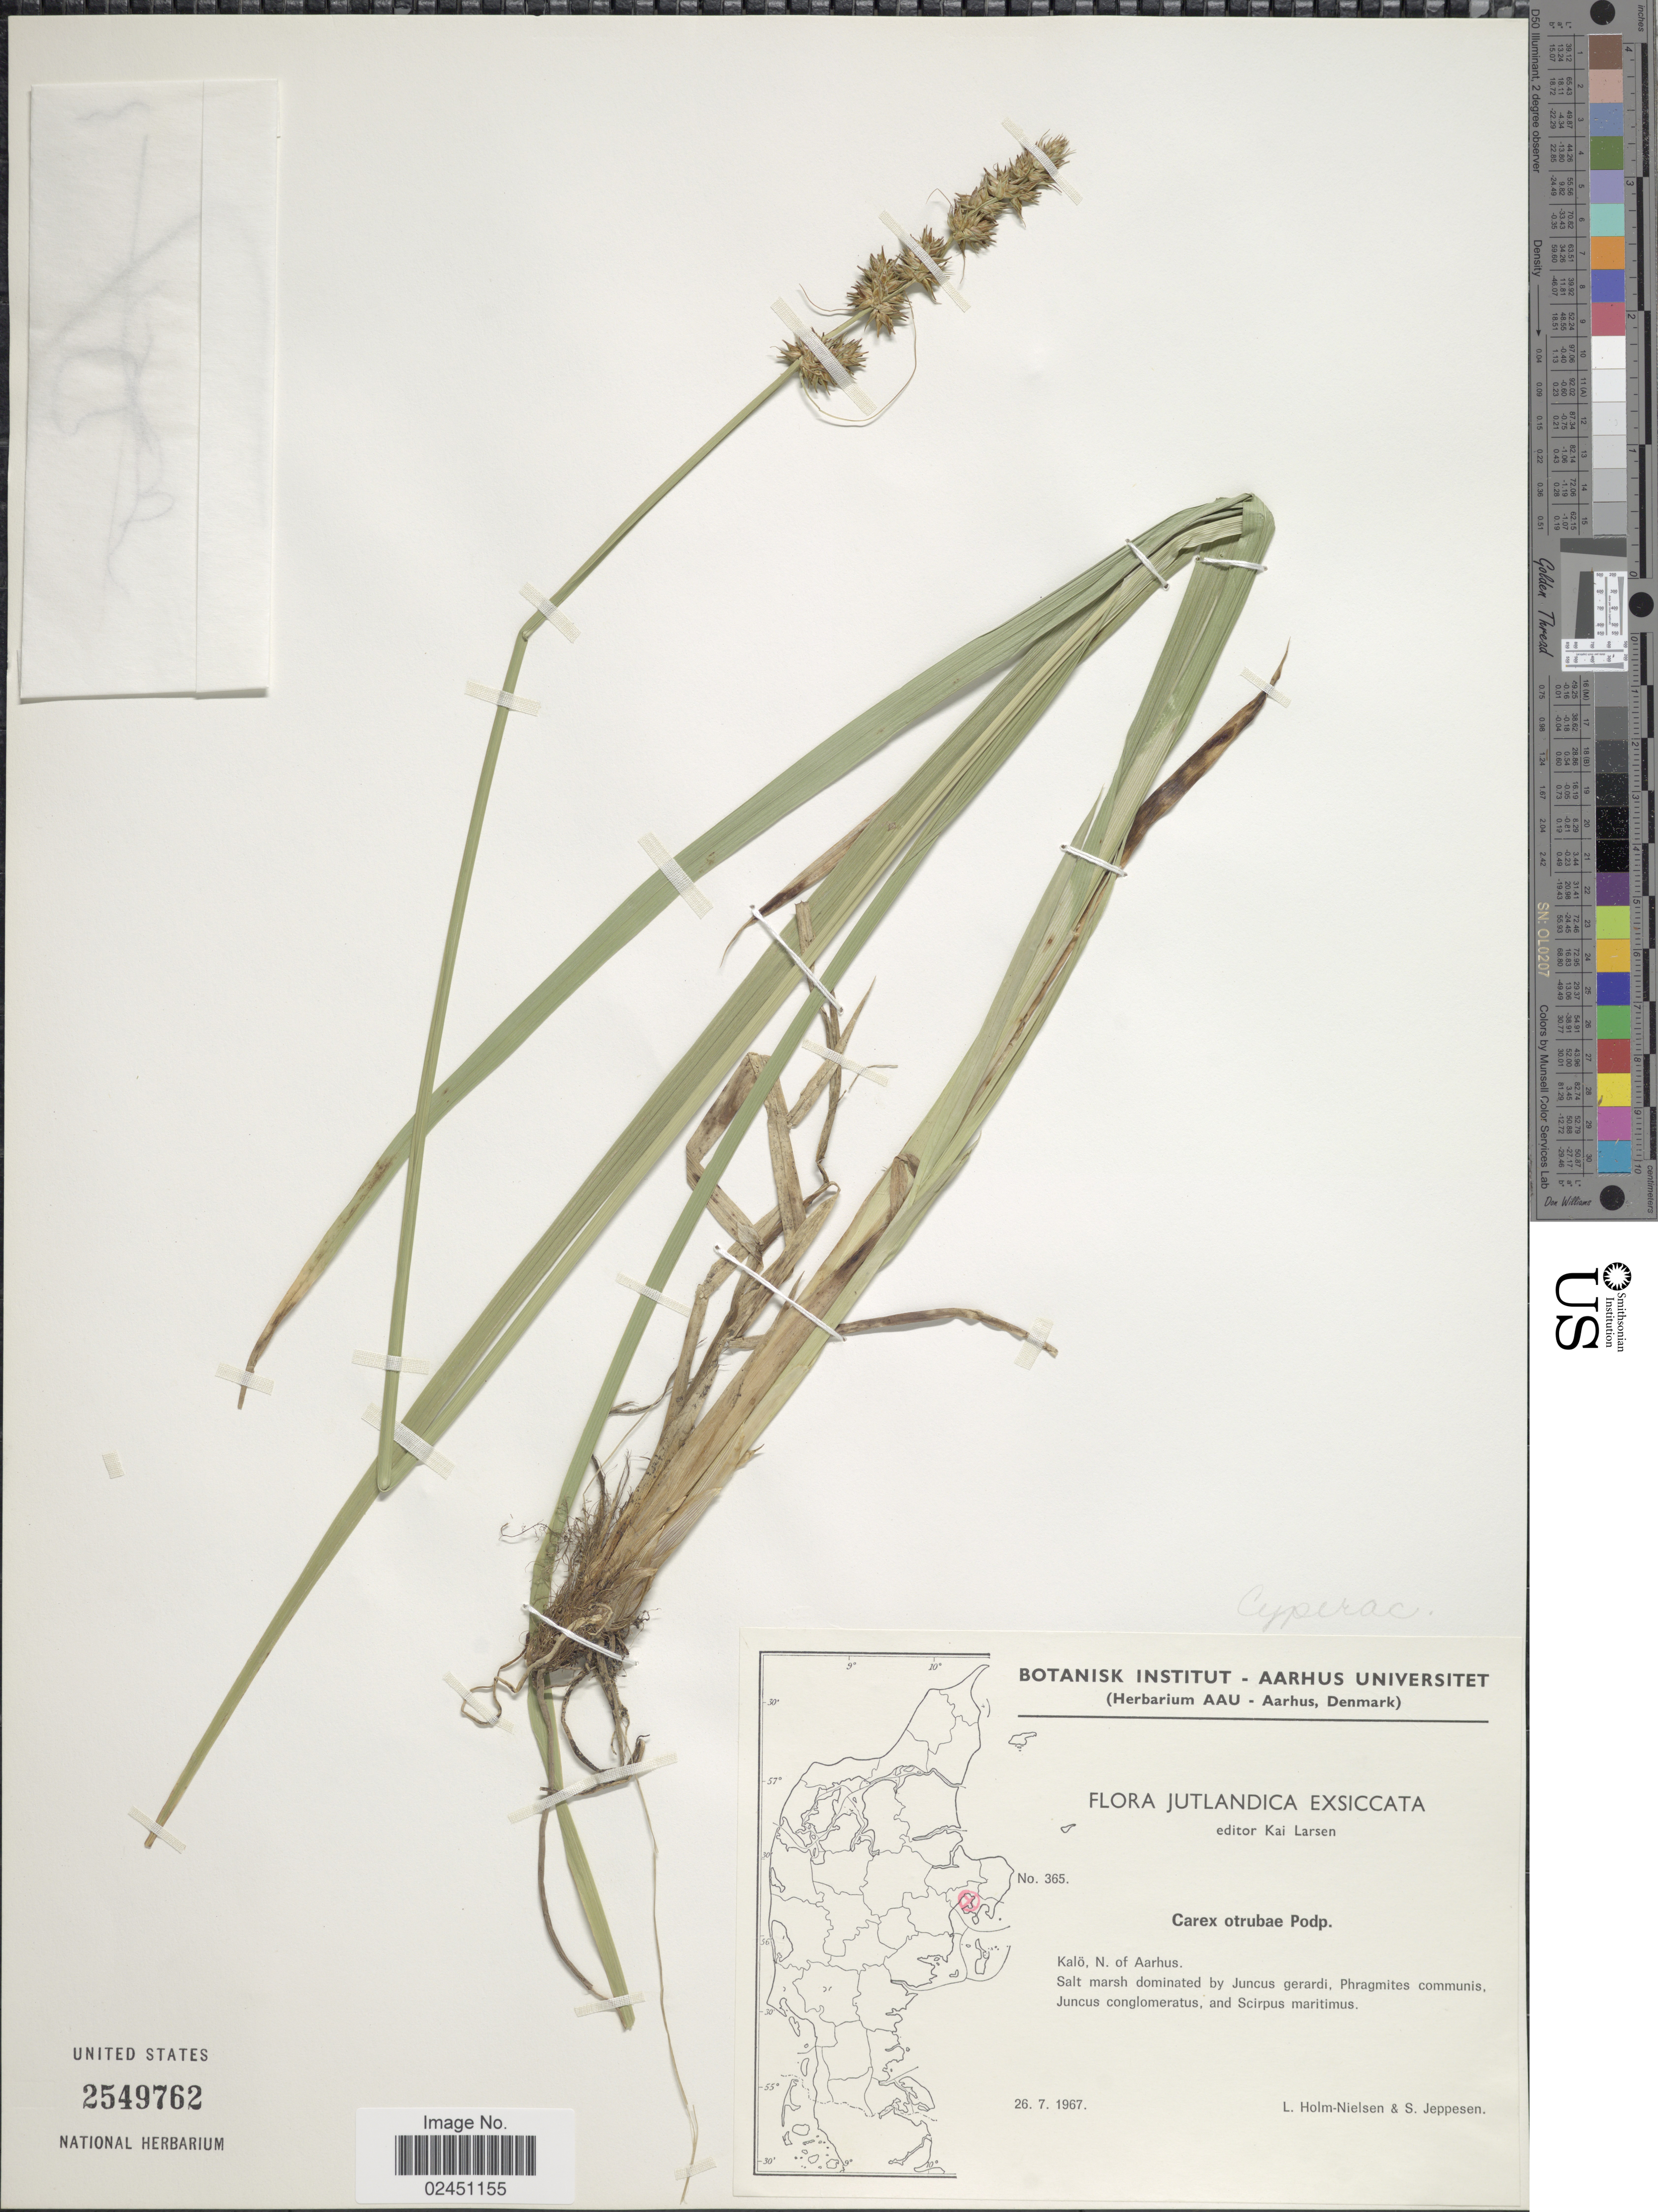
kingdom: Plantae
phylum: Tracheophyta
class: Liliopsida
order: Poales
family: Cyperaceae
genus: Carex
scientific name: Carex otrubae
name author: Podp.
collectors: L. Holm-Nielsen & S. Jeppesen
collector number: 365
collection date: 1967-07-26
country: Denmark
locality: Jutlandica. Kalo, N. of Aarhus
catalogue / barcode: US 2549762